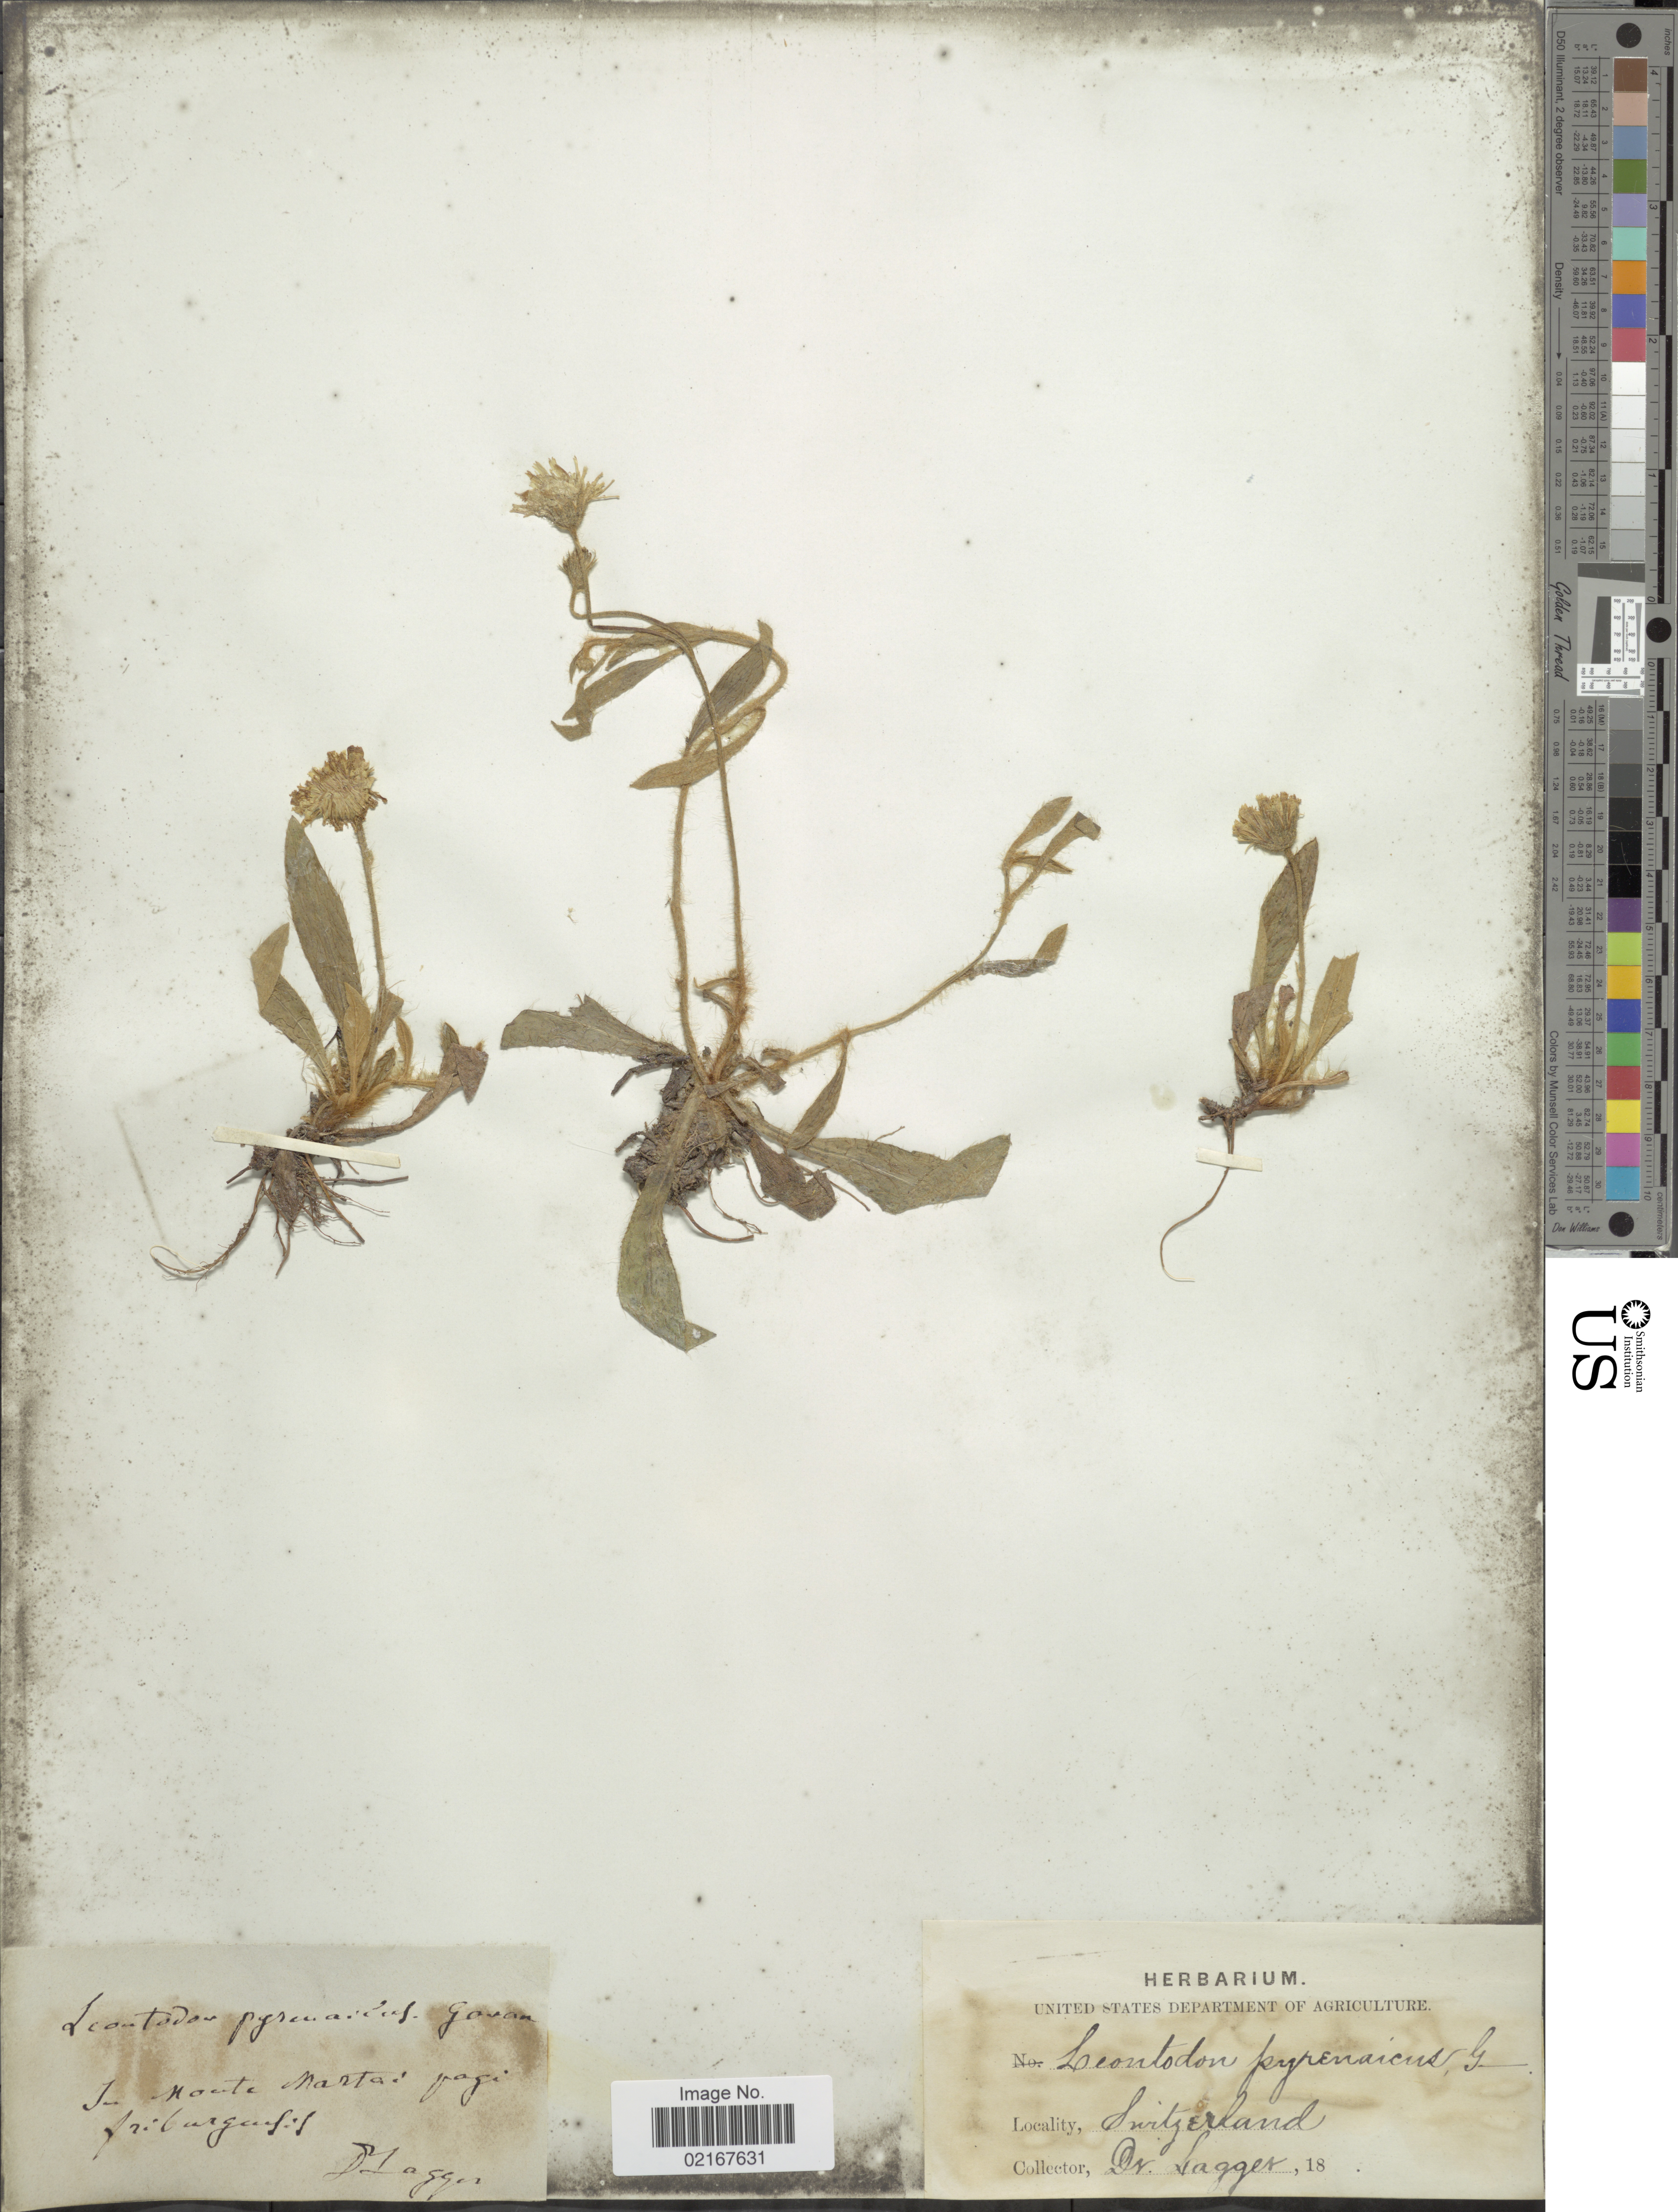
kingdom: Plantae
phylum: Tracheophyta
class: Magnoliopsida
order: Asterales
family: Asteraceae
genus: Scorzoneroides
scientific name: Scorzoneroides pyrenaica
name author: (Gouan) Holub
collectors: D. Lagger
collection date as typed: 18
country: Switzerland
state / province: Fribourg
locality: Monte Marta, pagi Friburgensis